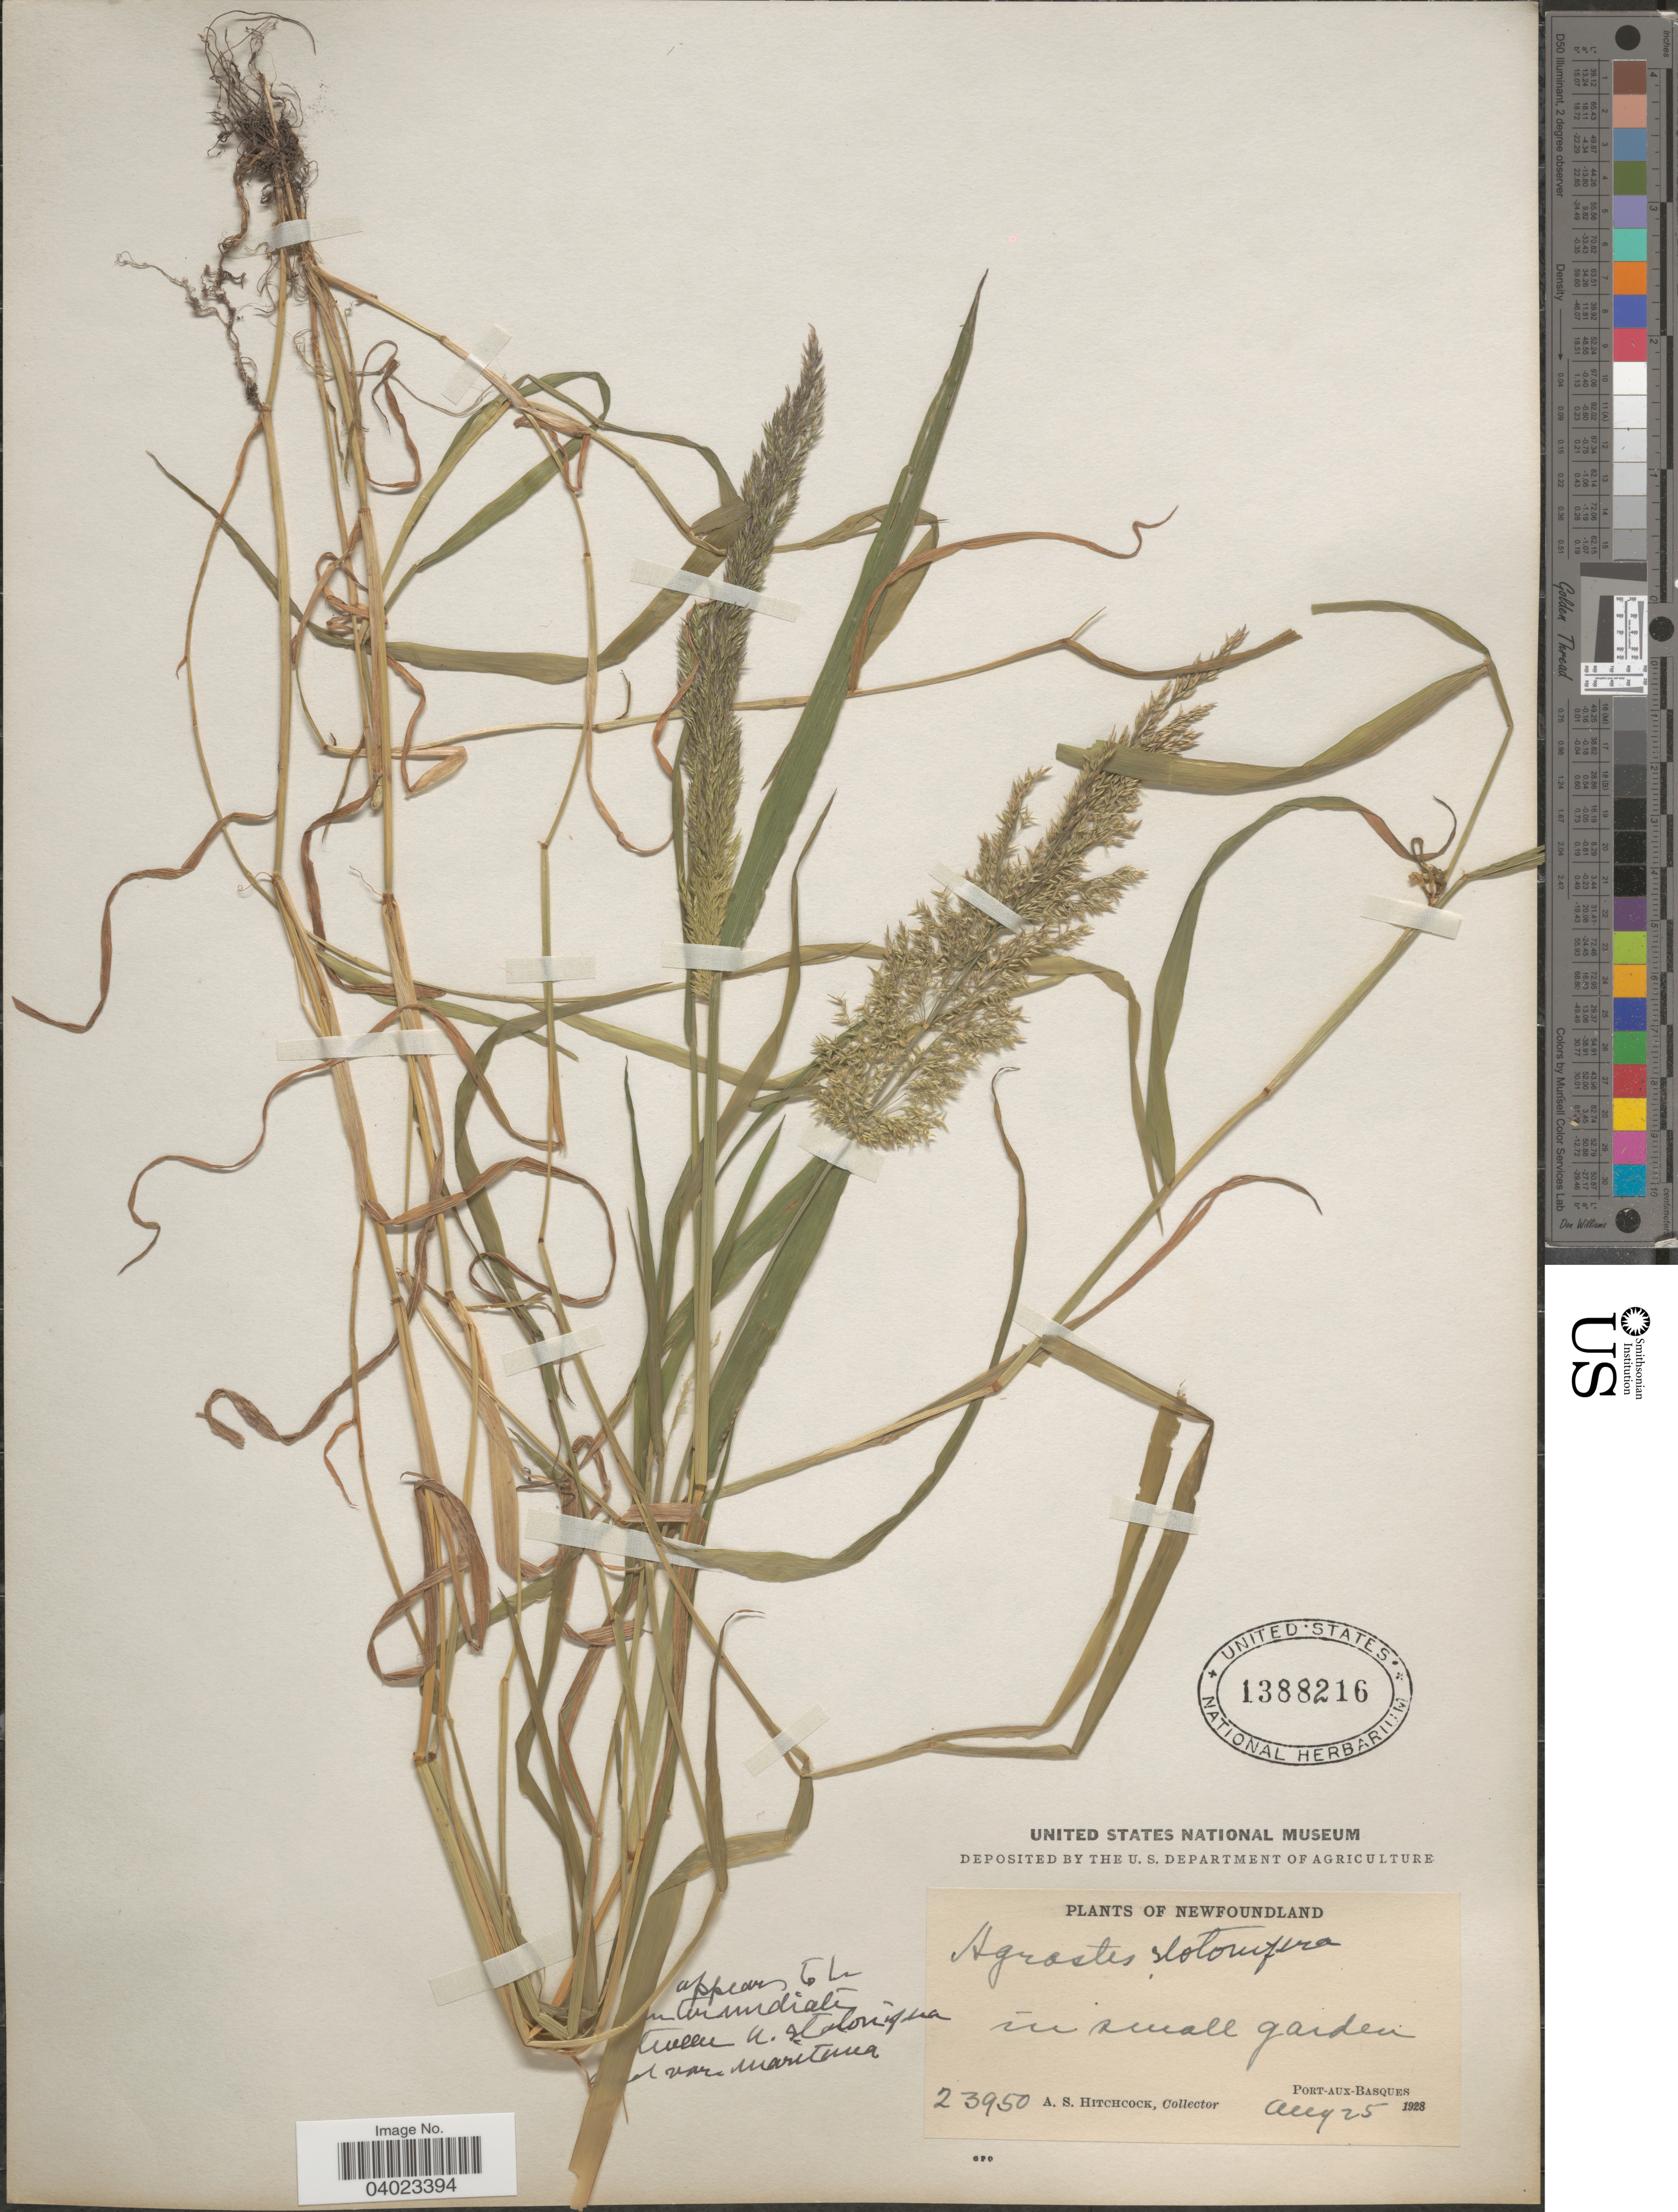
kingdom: Plantae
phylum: Tracheophyta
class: Liliopsida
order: Poales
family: Poaceae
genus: Agrostis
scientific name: Agrostis stolonifera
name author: L.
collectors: A. S. Hitchcock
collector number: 23950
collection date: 1928-08-25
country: Canada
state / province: Newfoundland and Labrador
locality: In small garden. Port-Aux-Basques.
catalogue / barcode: US 1388216